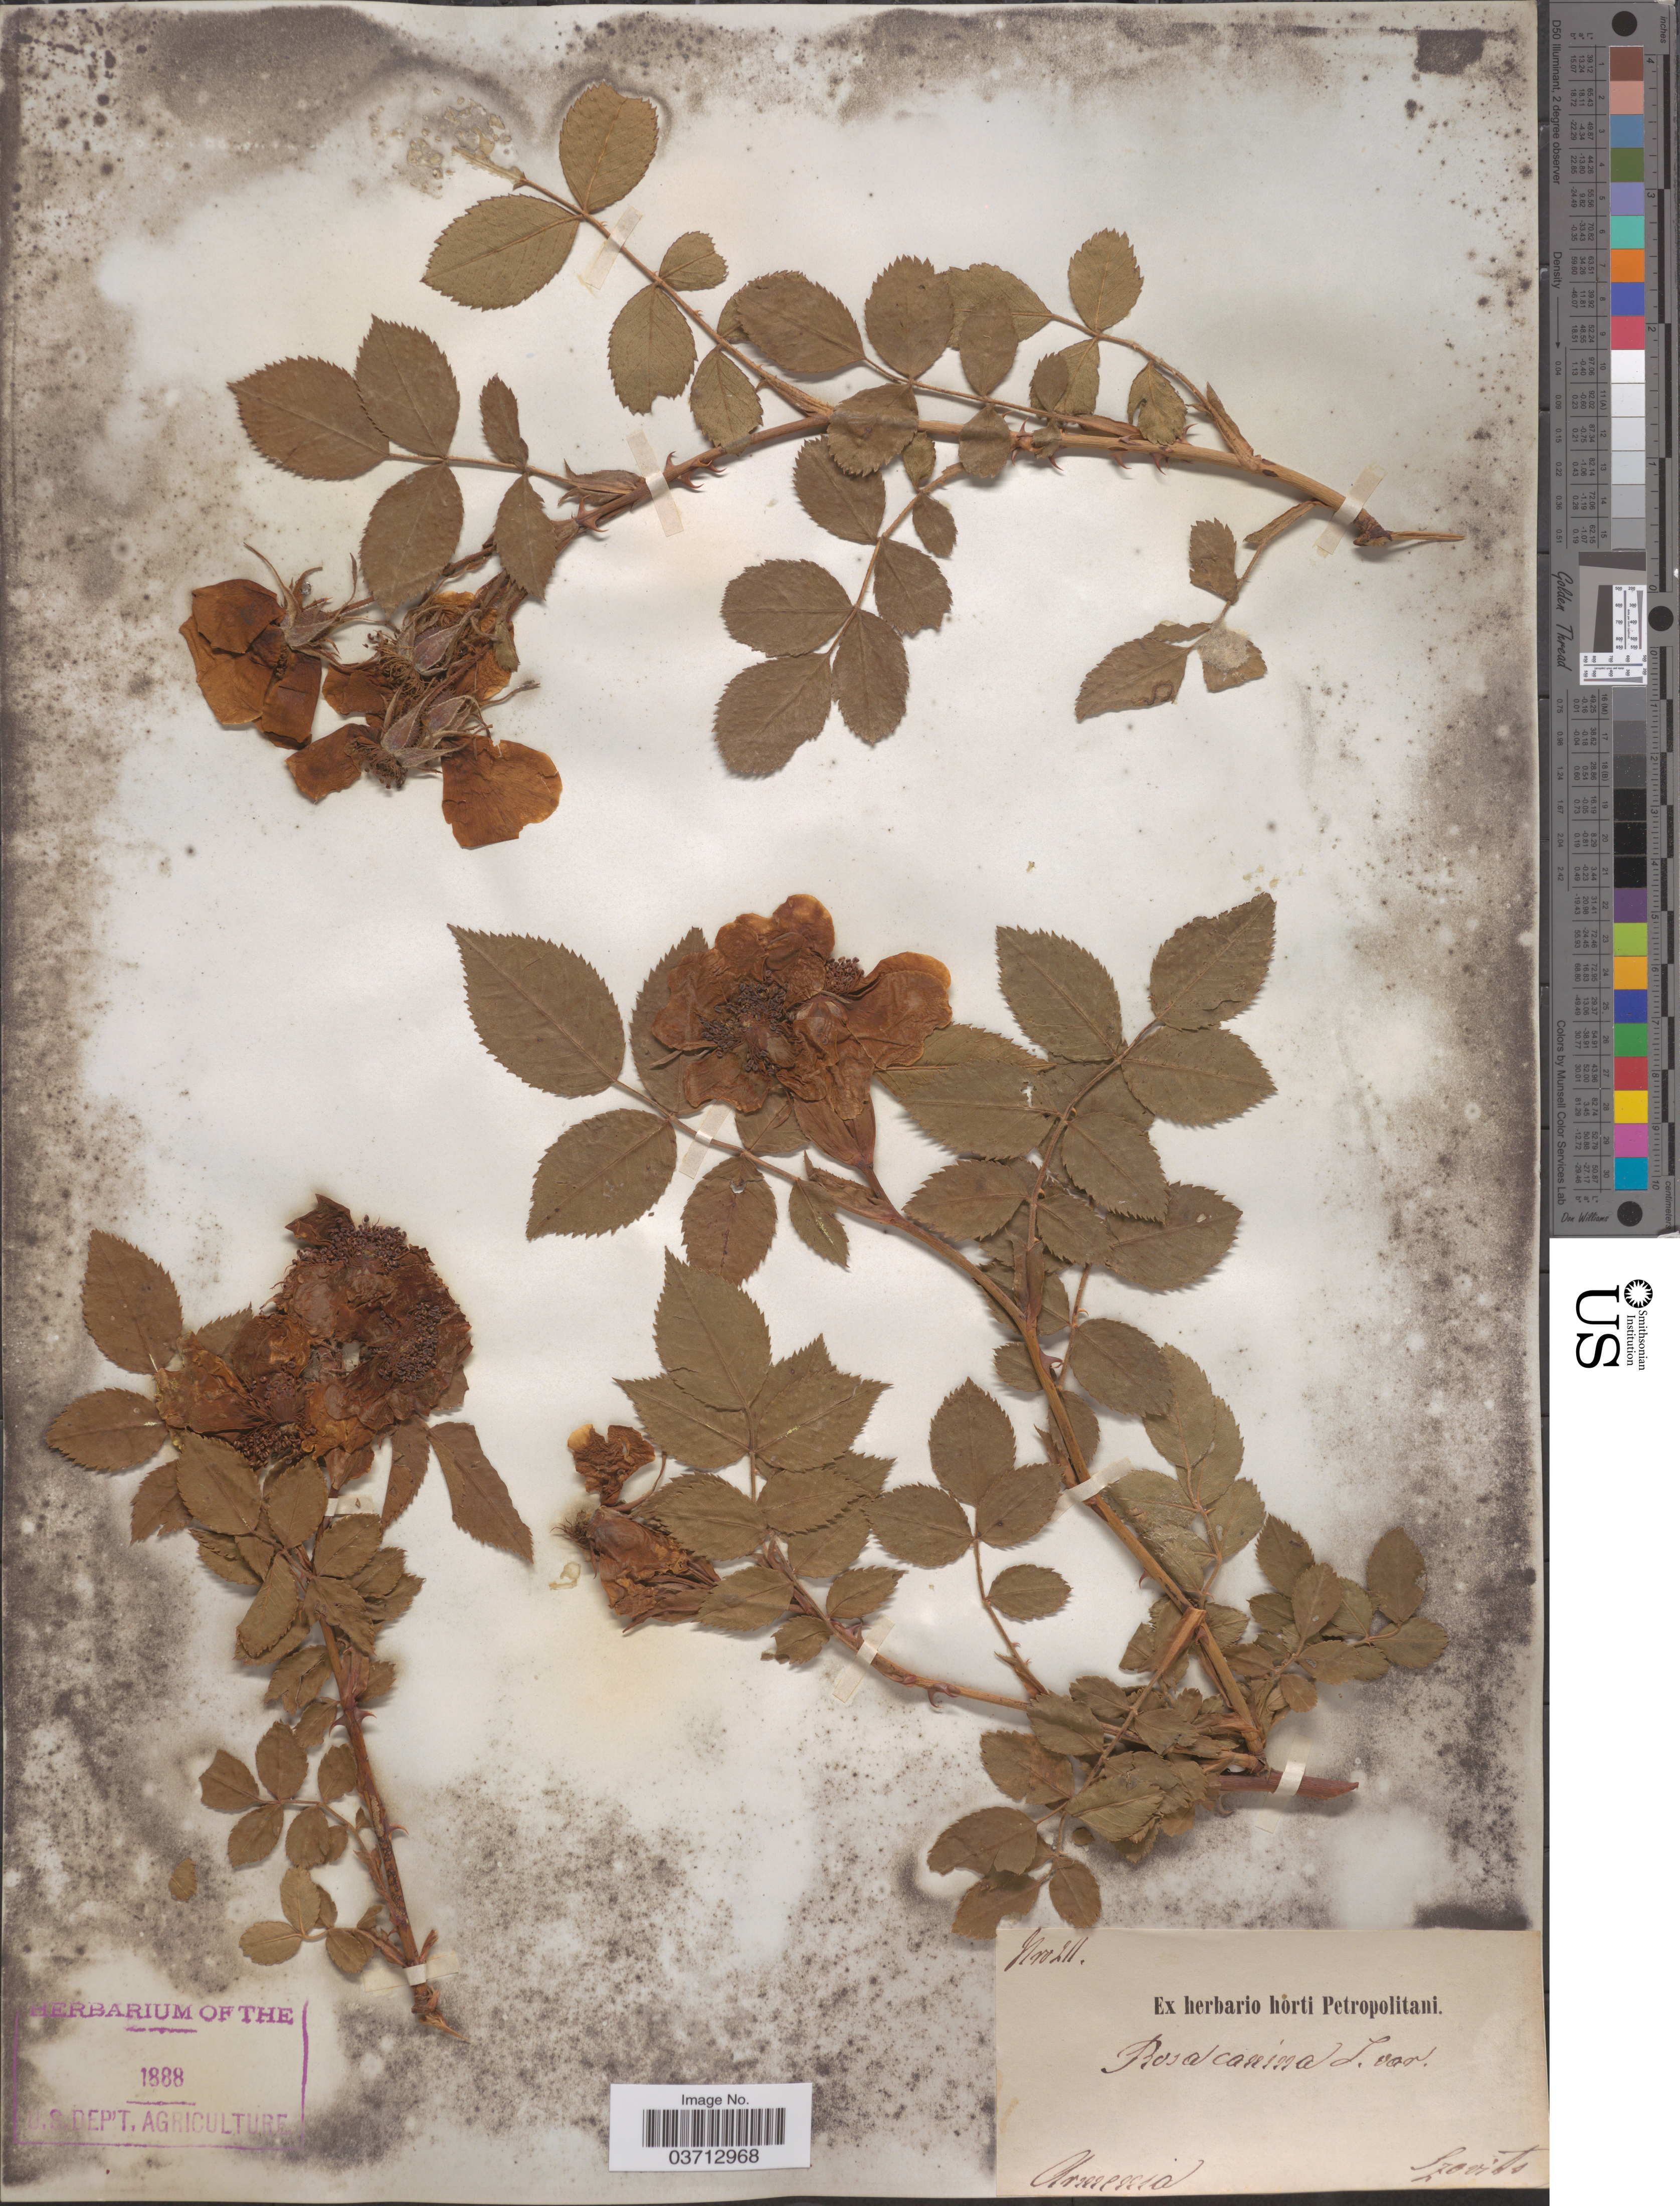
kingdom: Plantae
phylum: Tracheophyta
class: Magnoliopsida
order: Rosales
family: Rosaceae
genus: Rosa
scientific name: Rosa canina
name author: L.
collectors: Szovits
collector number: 211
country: Armenia